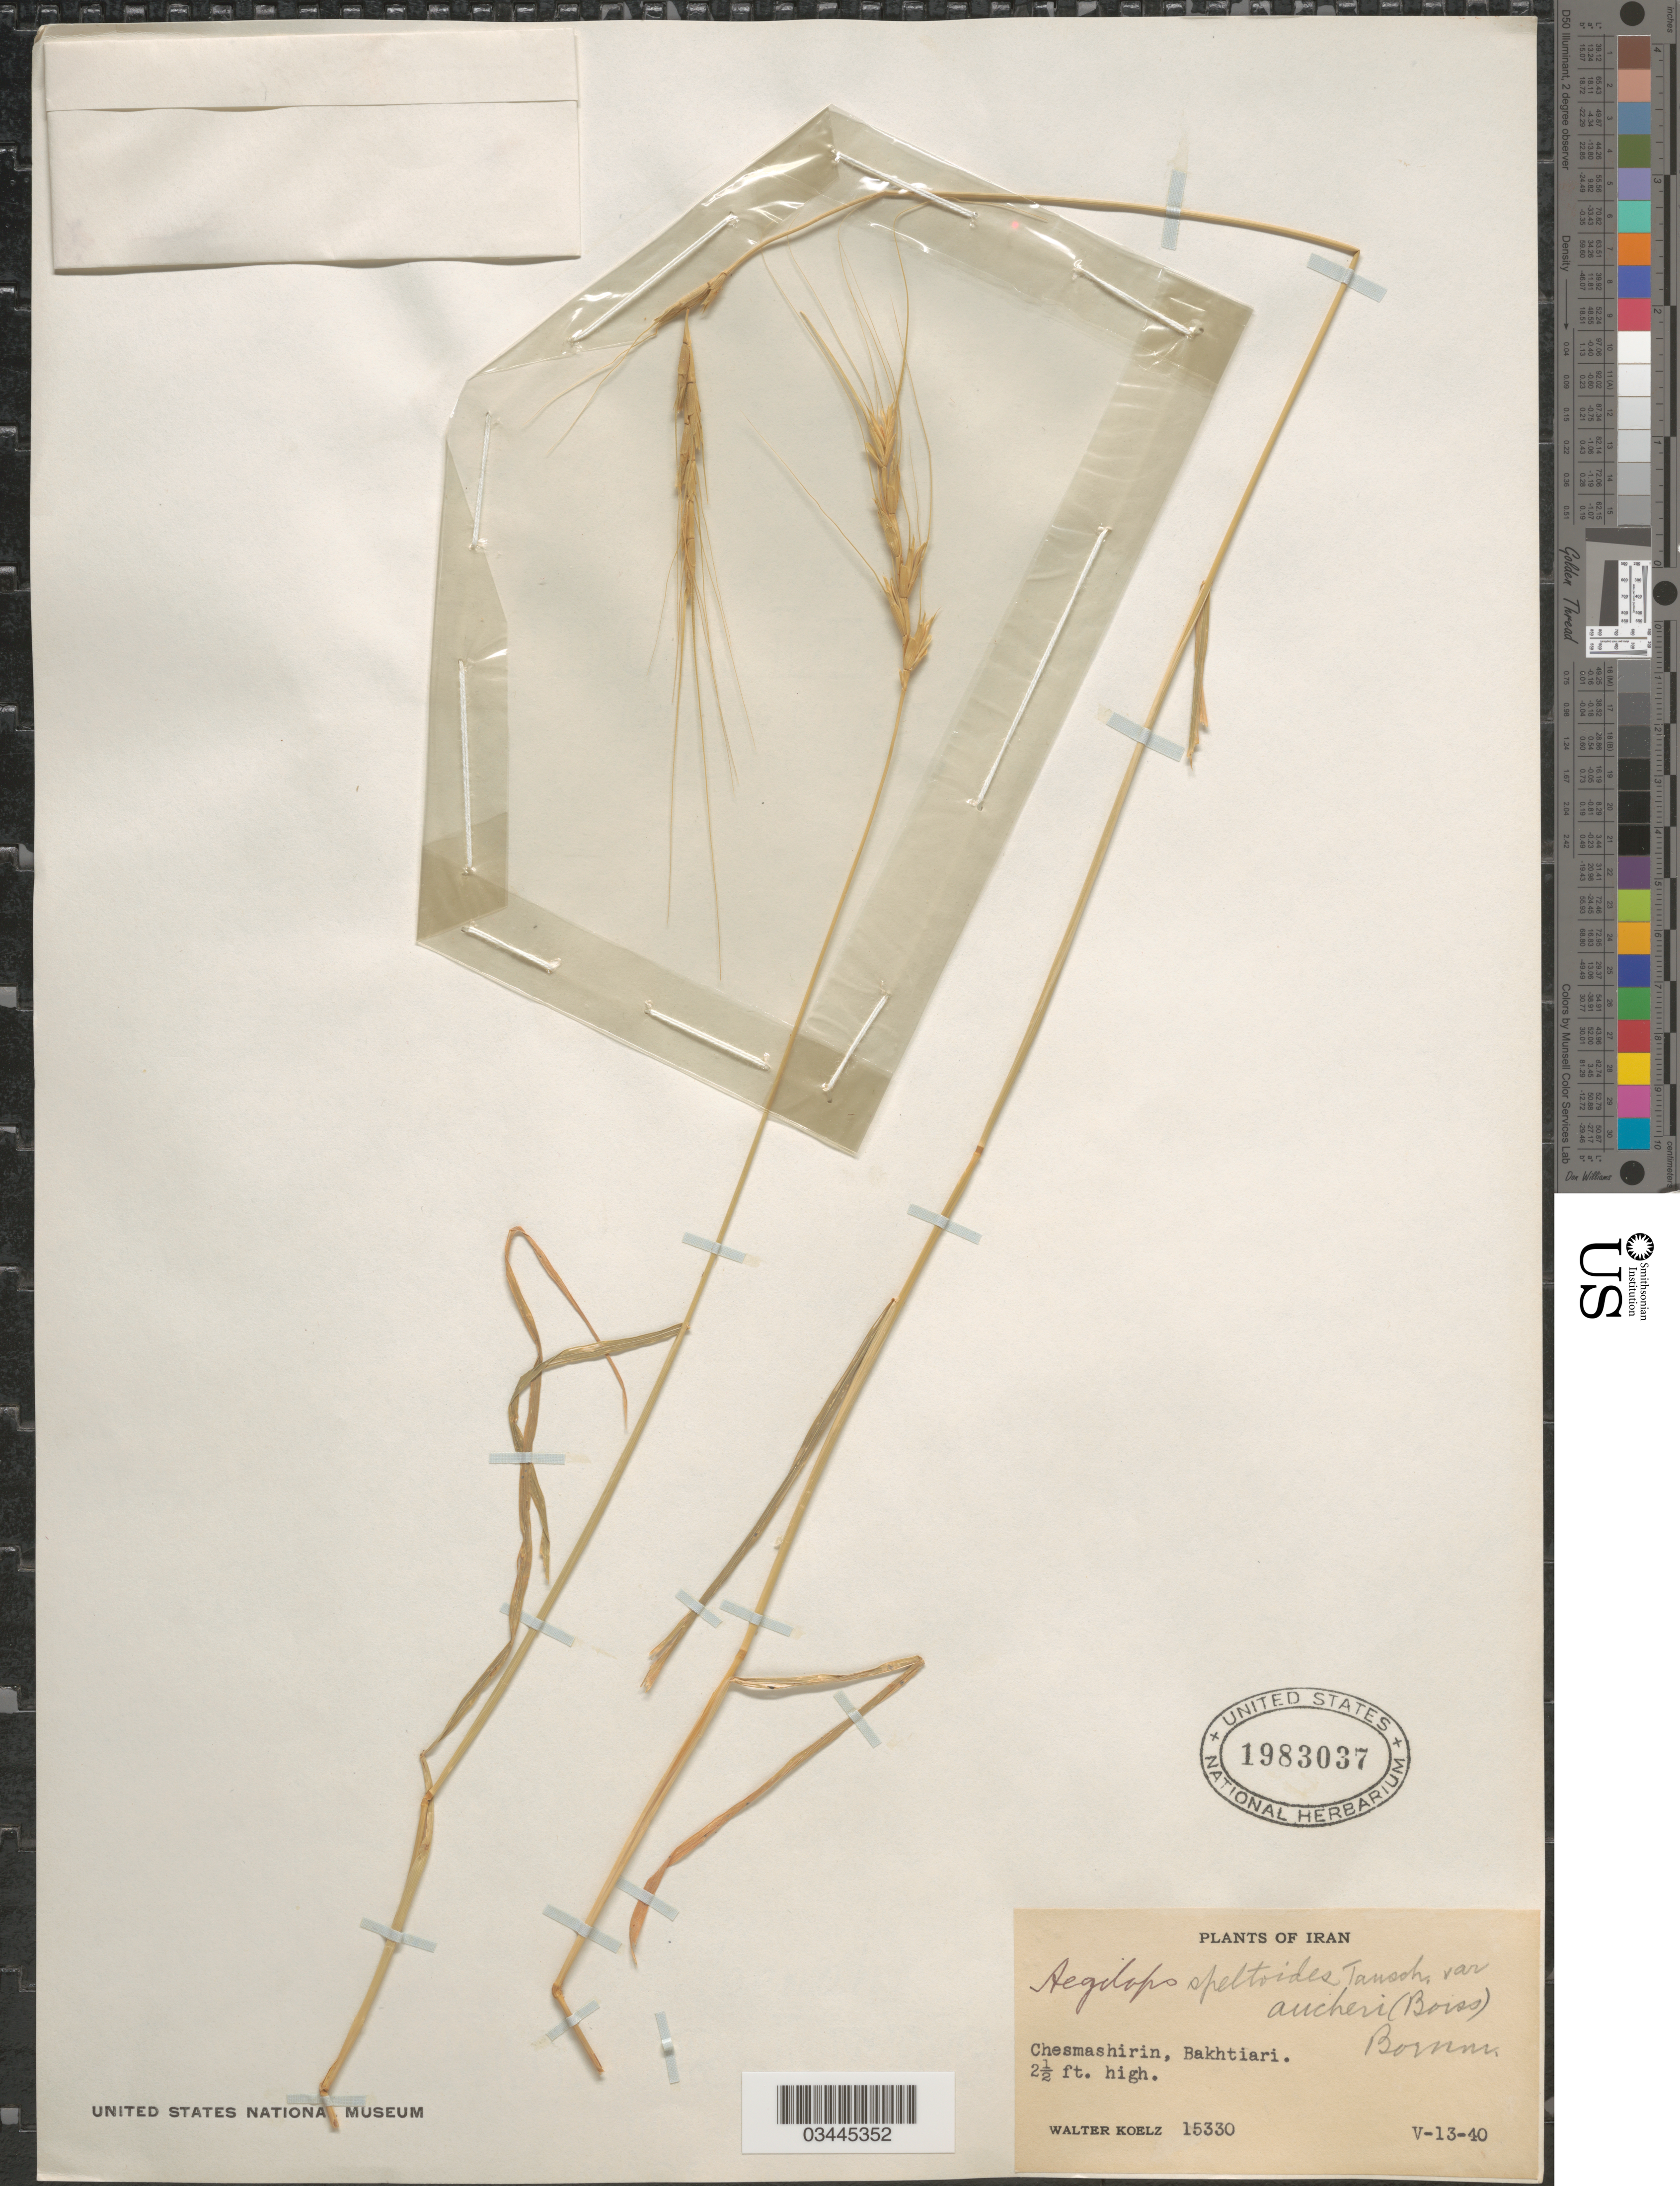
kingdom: Plantae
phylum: Tracheophyta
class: Liliopsida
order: Poales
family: Poaceae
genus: Aegilops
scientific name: Aegilops speltoides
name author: Tausch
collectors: W. N. Koelz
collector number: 15330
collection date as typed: Transcribed d/m/y: 13/5/40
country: Iran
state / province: Chahar Mahaal and Bakhtiari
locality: Chesmashirin, Bakhtiari.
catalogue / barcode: US 1983037